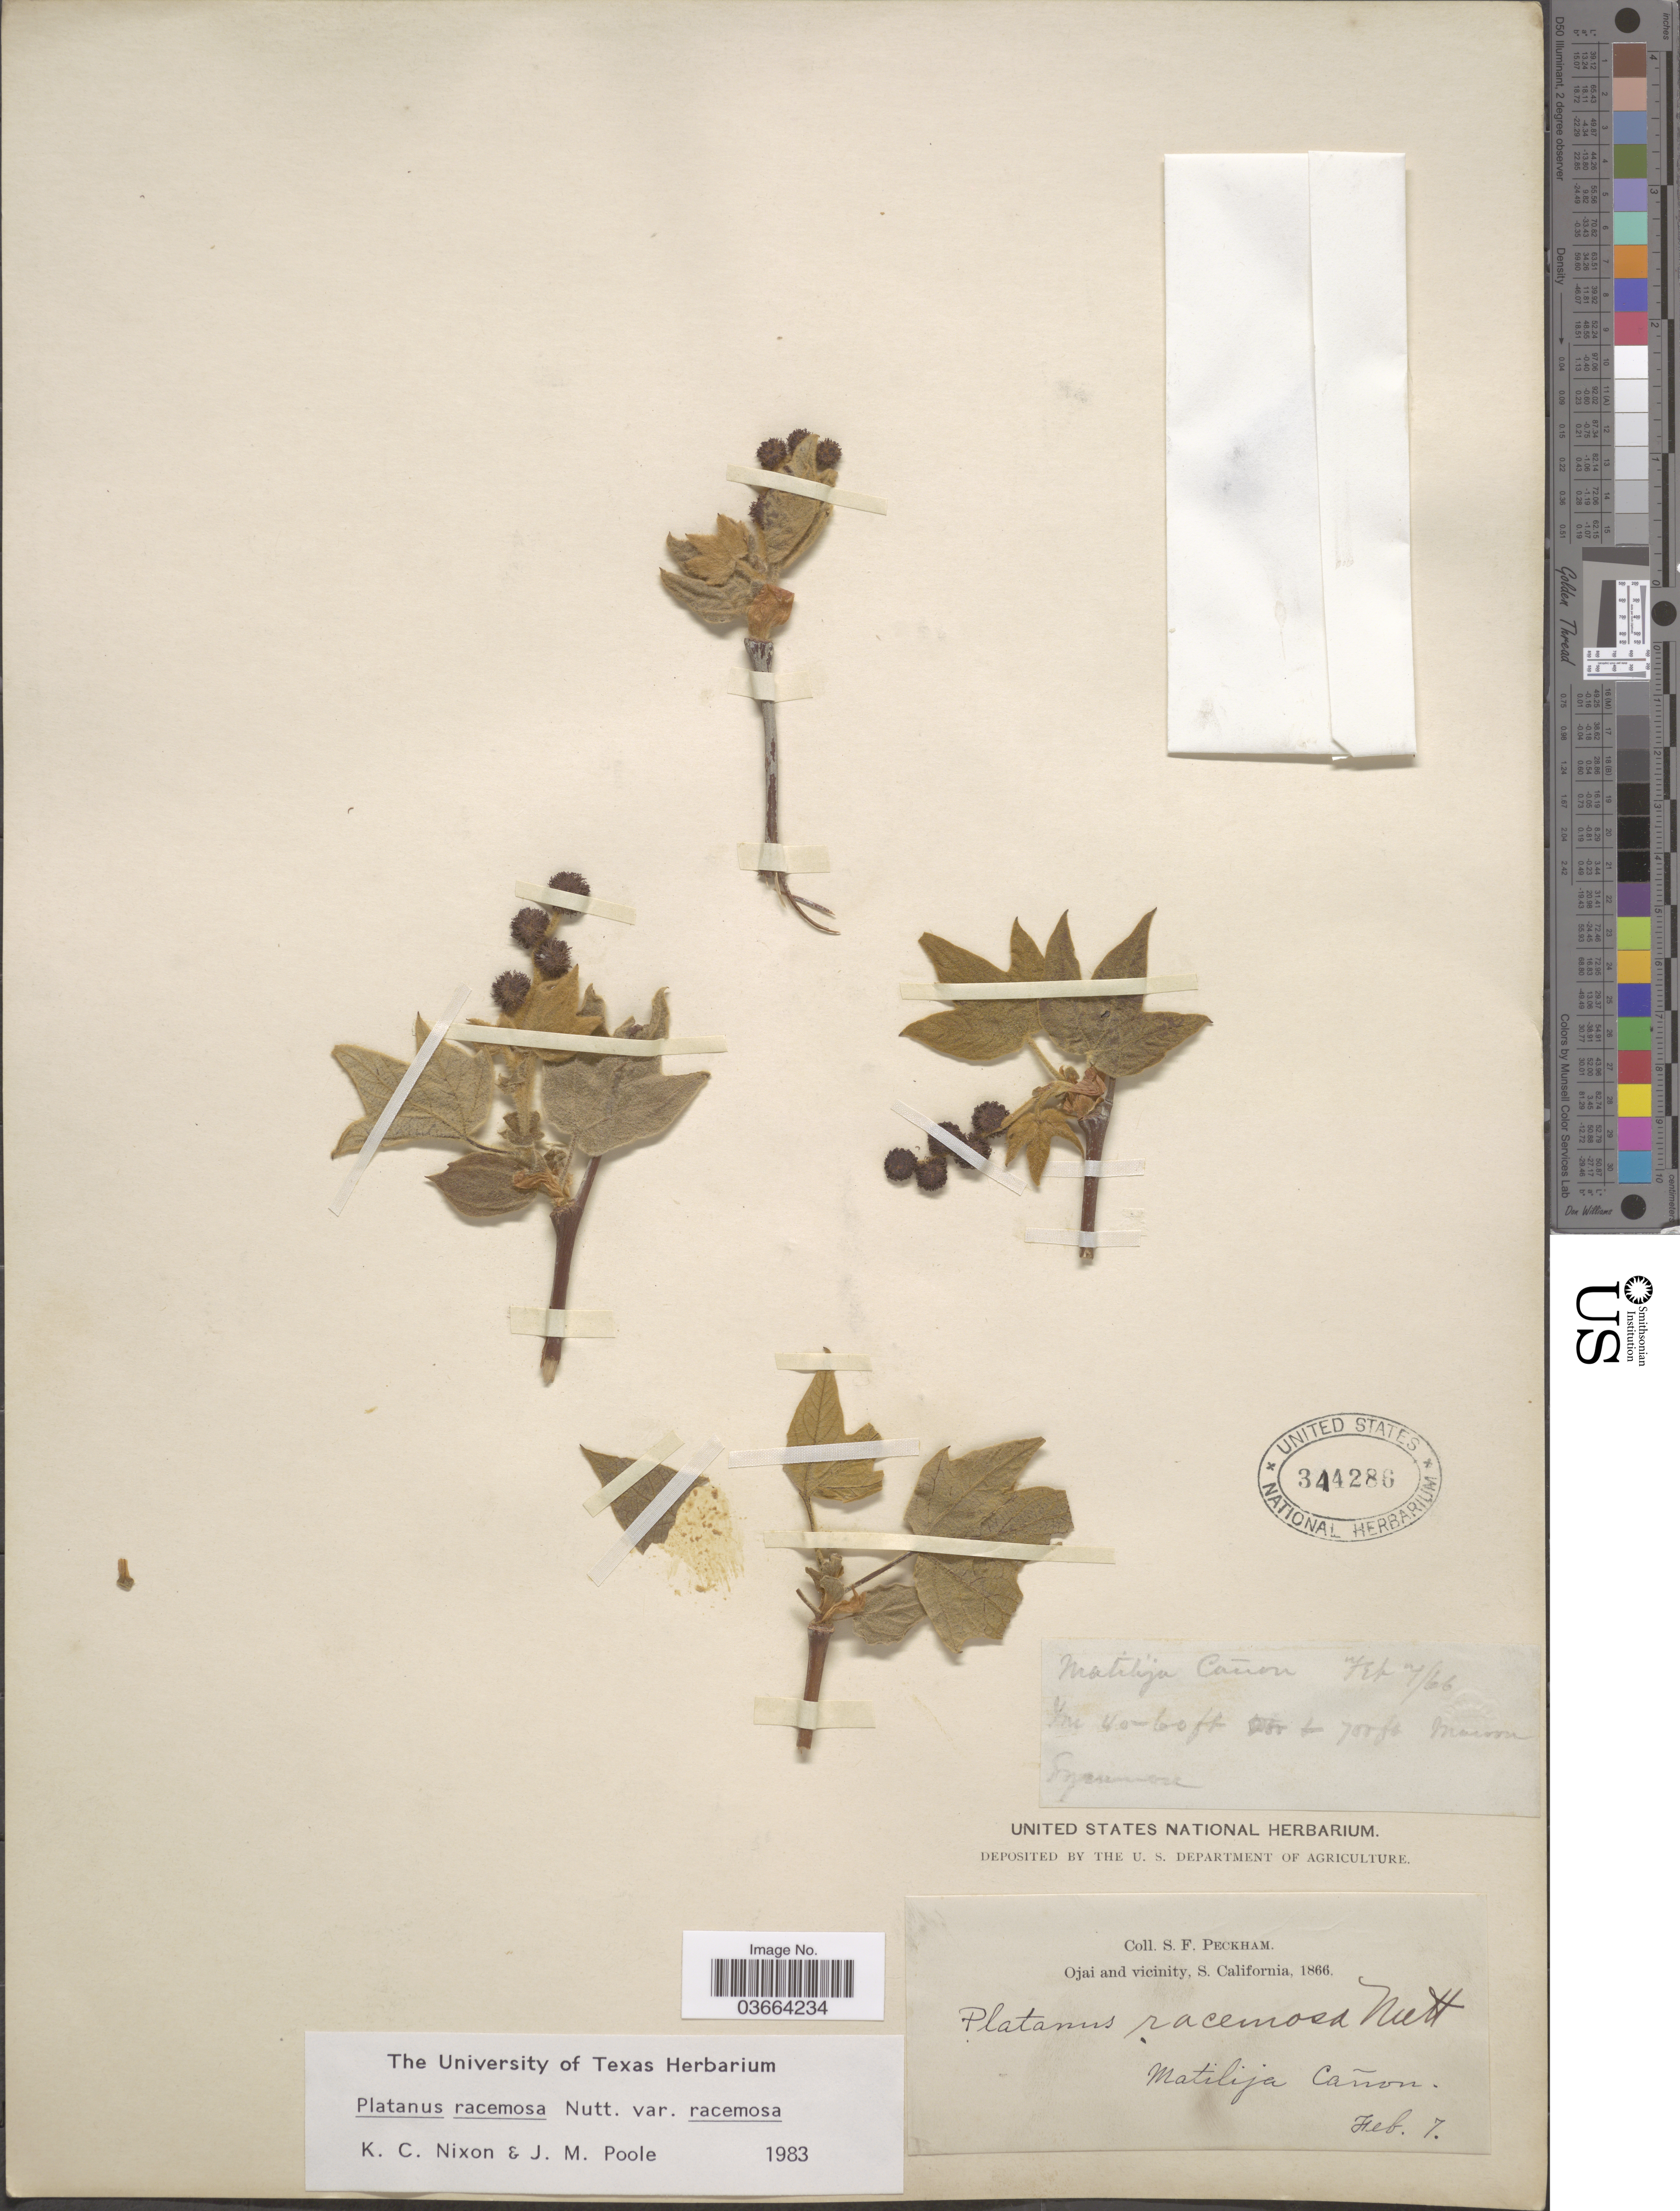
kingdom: Plantae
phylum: Tracheophyta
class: Magnoliopsida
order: Proteales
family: Platanaceae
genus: Platanus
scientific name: Platanus racemosa var. racemosa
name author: Nutt.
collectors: S. Peckham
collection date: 1866-02-07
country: United States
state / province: California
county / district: Ventura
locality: Ojai and vicinity, S. California.. Matilija Cañon.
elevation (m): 213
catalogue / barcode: US 344286